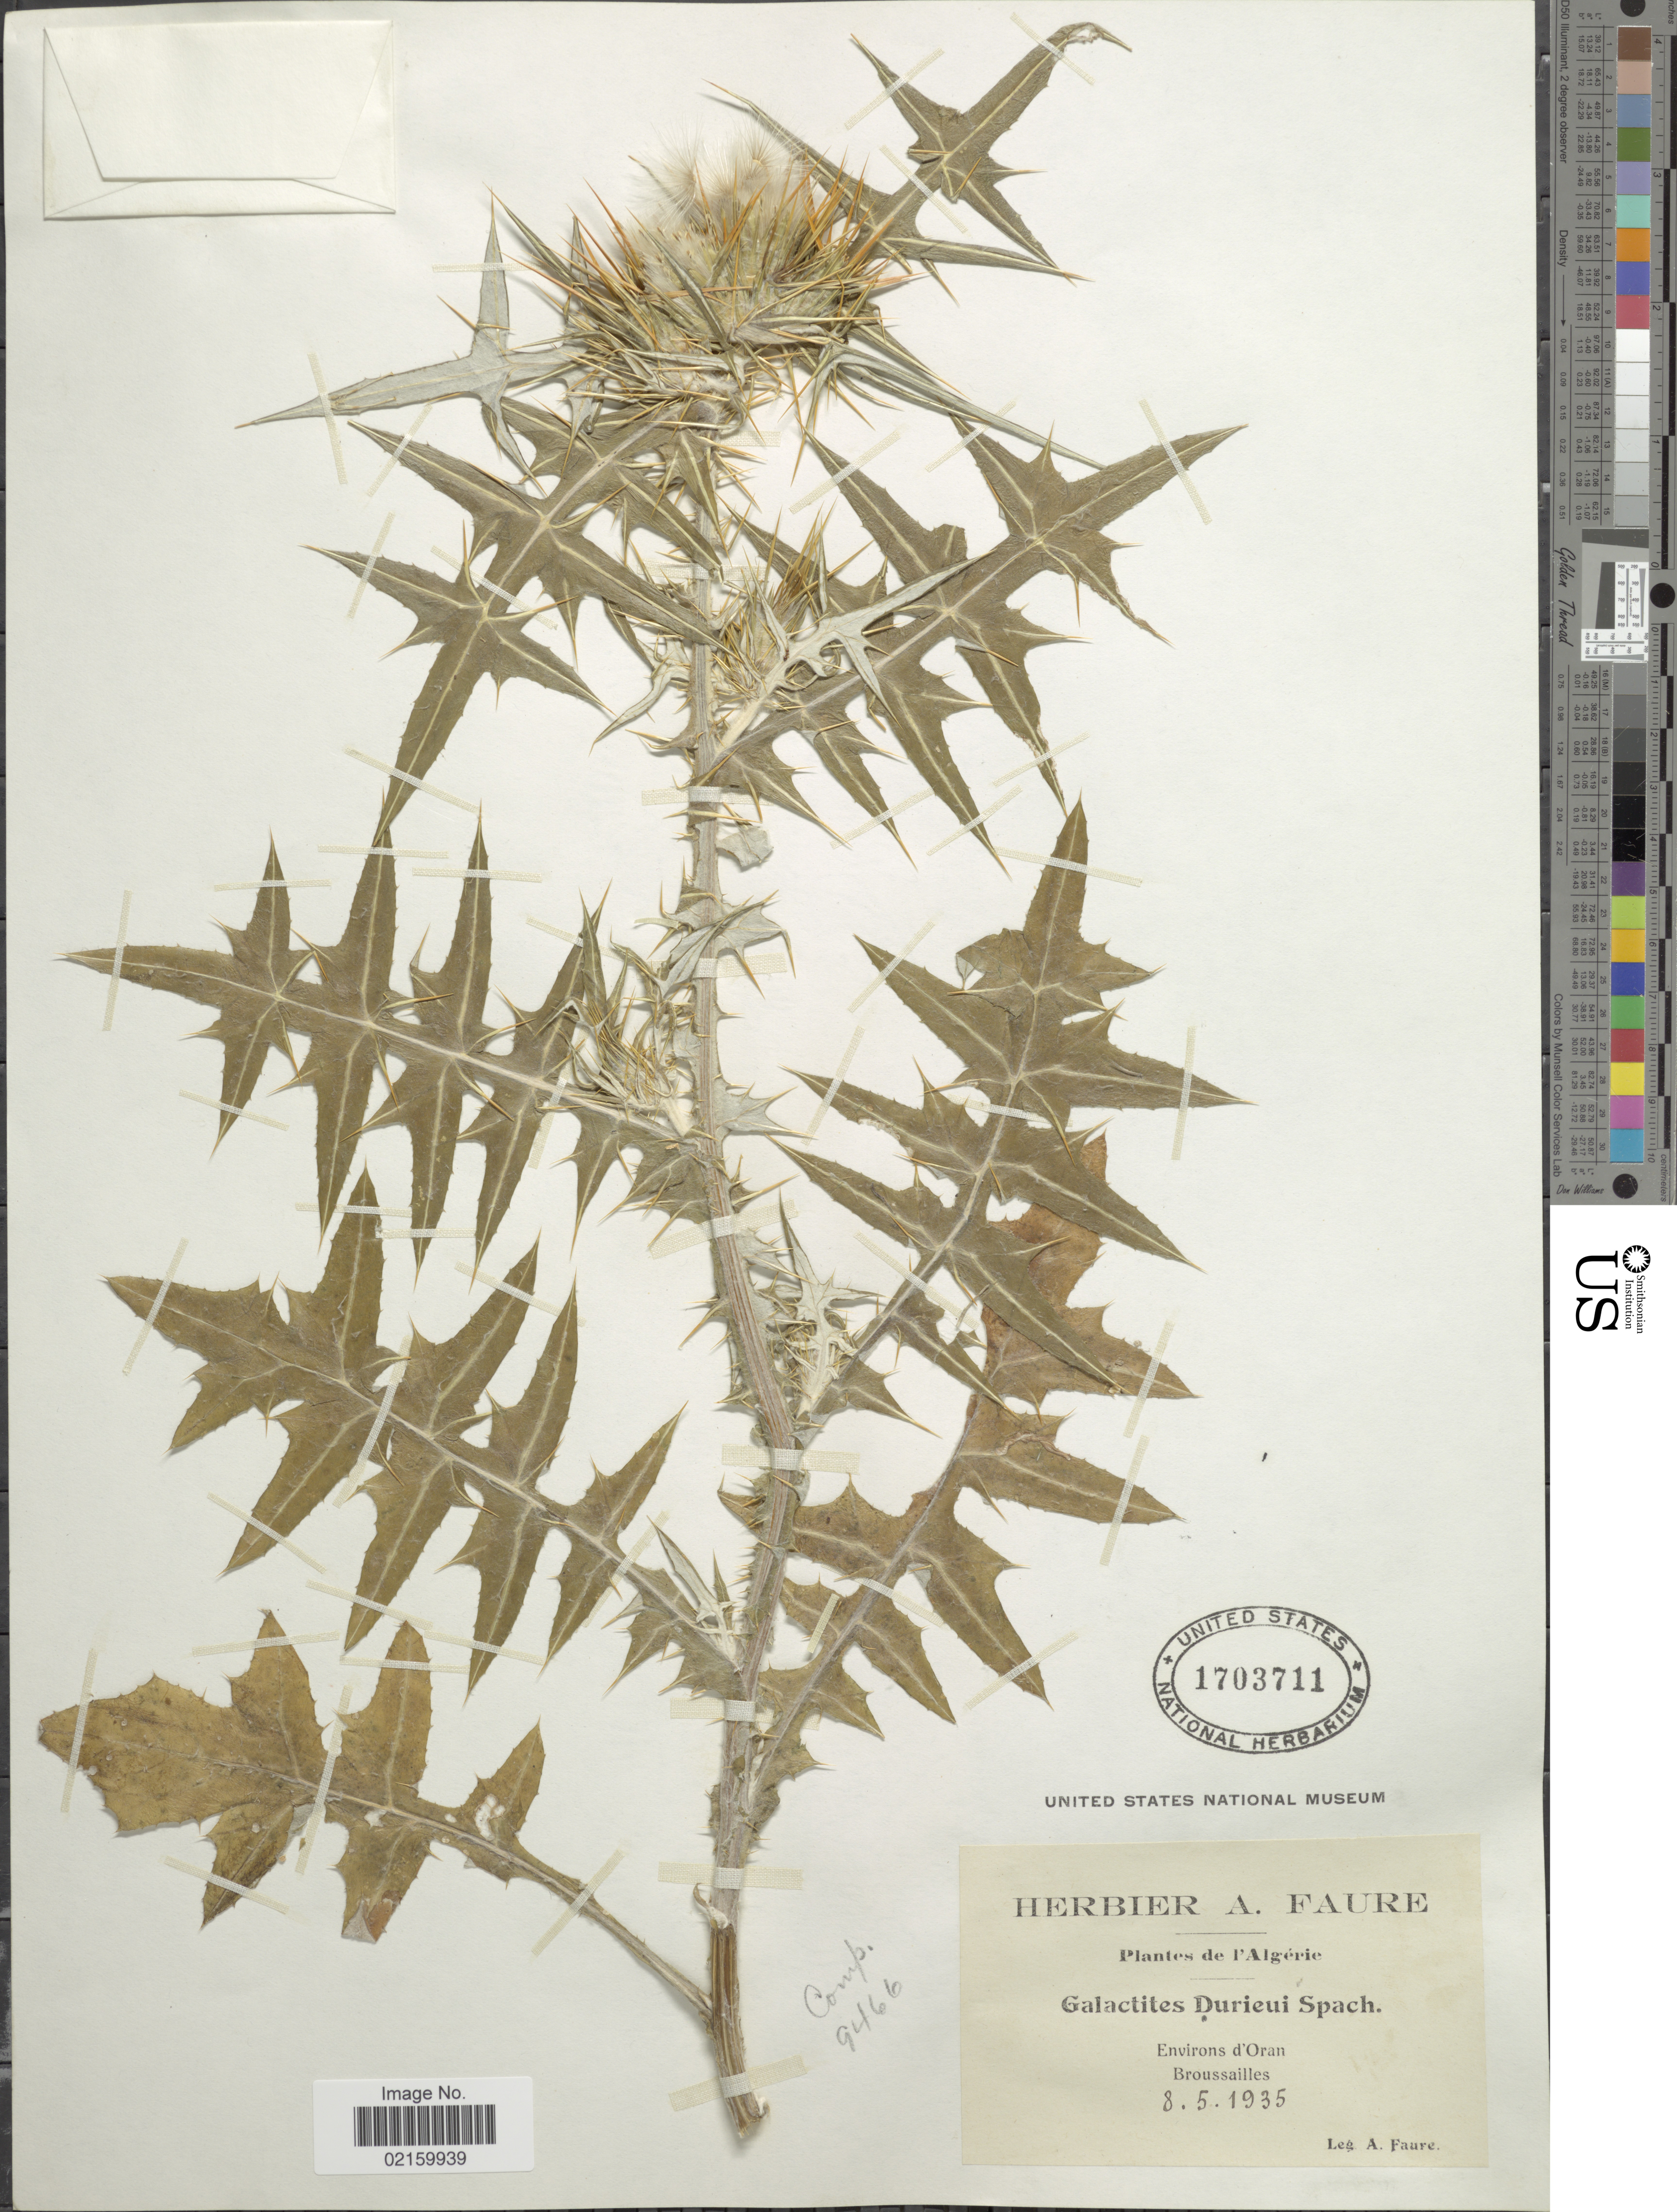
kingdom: Plantae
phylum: Tracheophyta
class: Magnoliopsida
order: Asterales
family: Asteraceae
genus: Galactites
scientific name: Galactites duriaei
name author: Spach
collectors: A. Faure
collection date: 1935-05-08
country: Algeria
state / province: Oran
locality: Environs d'Oran Broussailles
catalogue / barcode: US 1703711